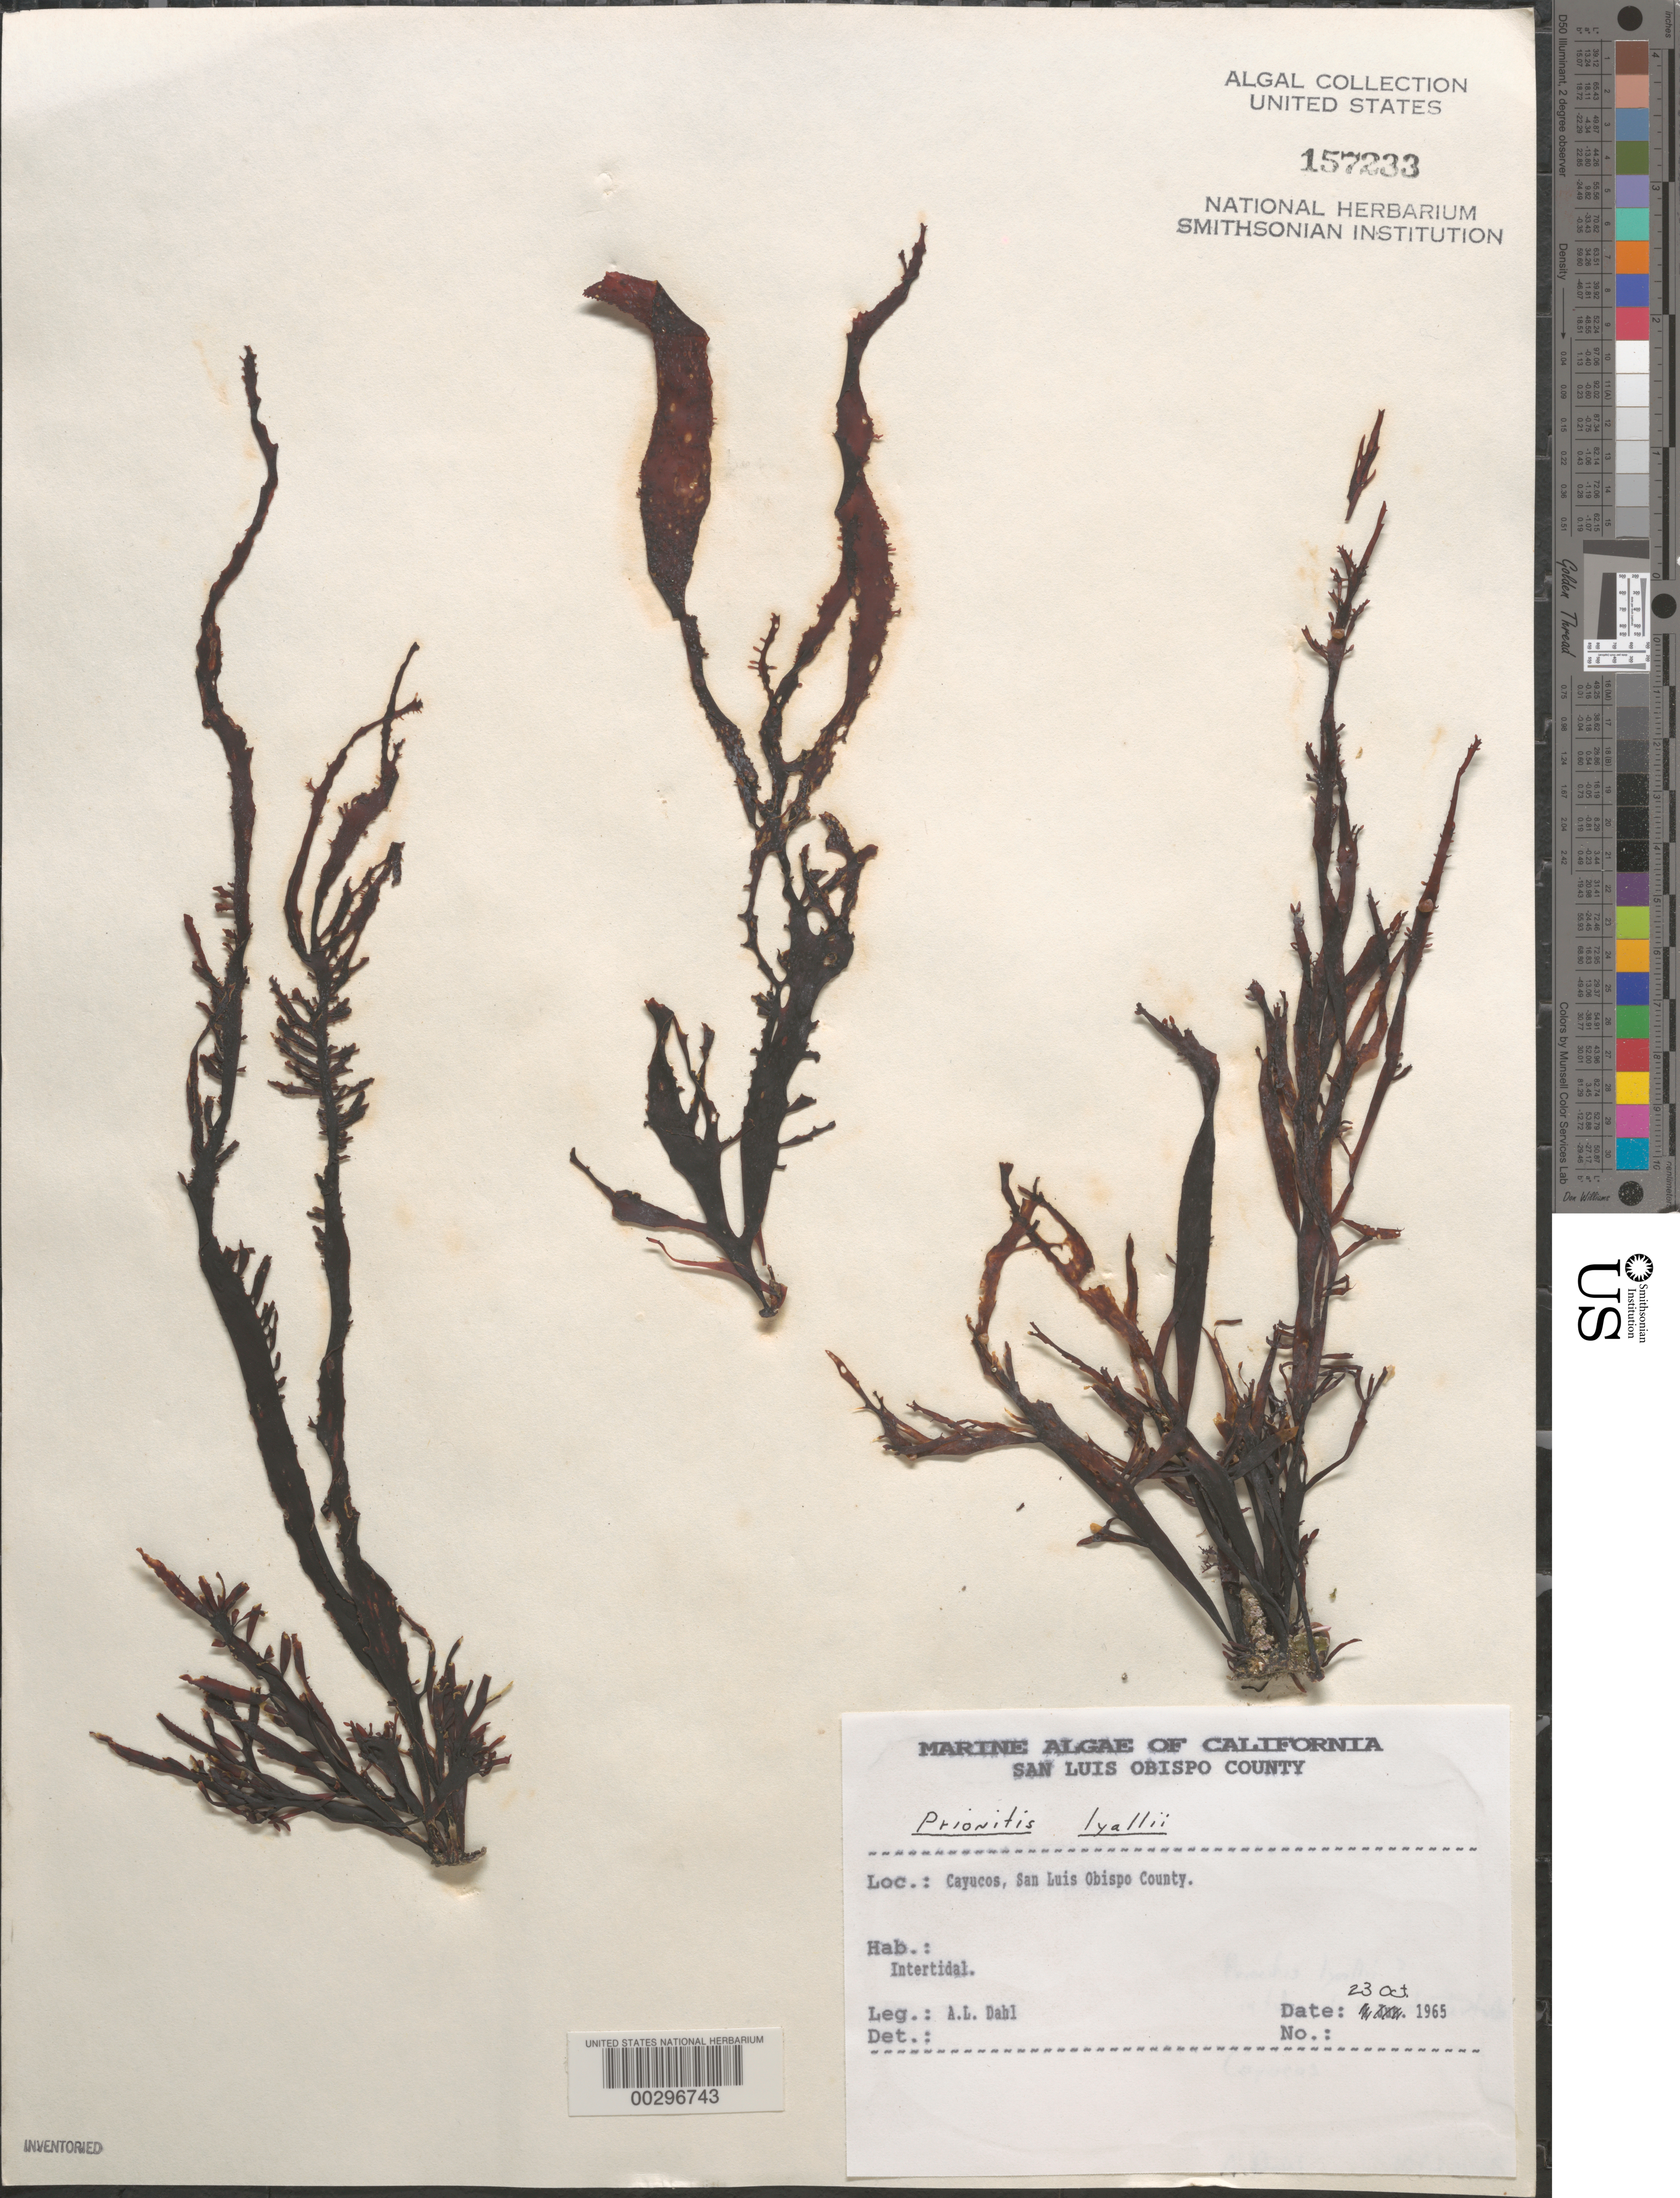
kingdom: Plantae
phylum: Rhodophyta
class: Florideophyceae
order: Cryptonemiales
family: Cryptonemiaceae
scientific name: Prionitis sternbergii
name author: (C. Agardh) J. Agardh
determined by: Algae name updating Project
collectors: A. Dahl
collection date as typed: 23 Oct 1965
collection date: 1965-10-23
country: United States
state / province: California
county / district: San Luis Obispo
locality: Cayucos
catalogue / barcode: US 157233